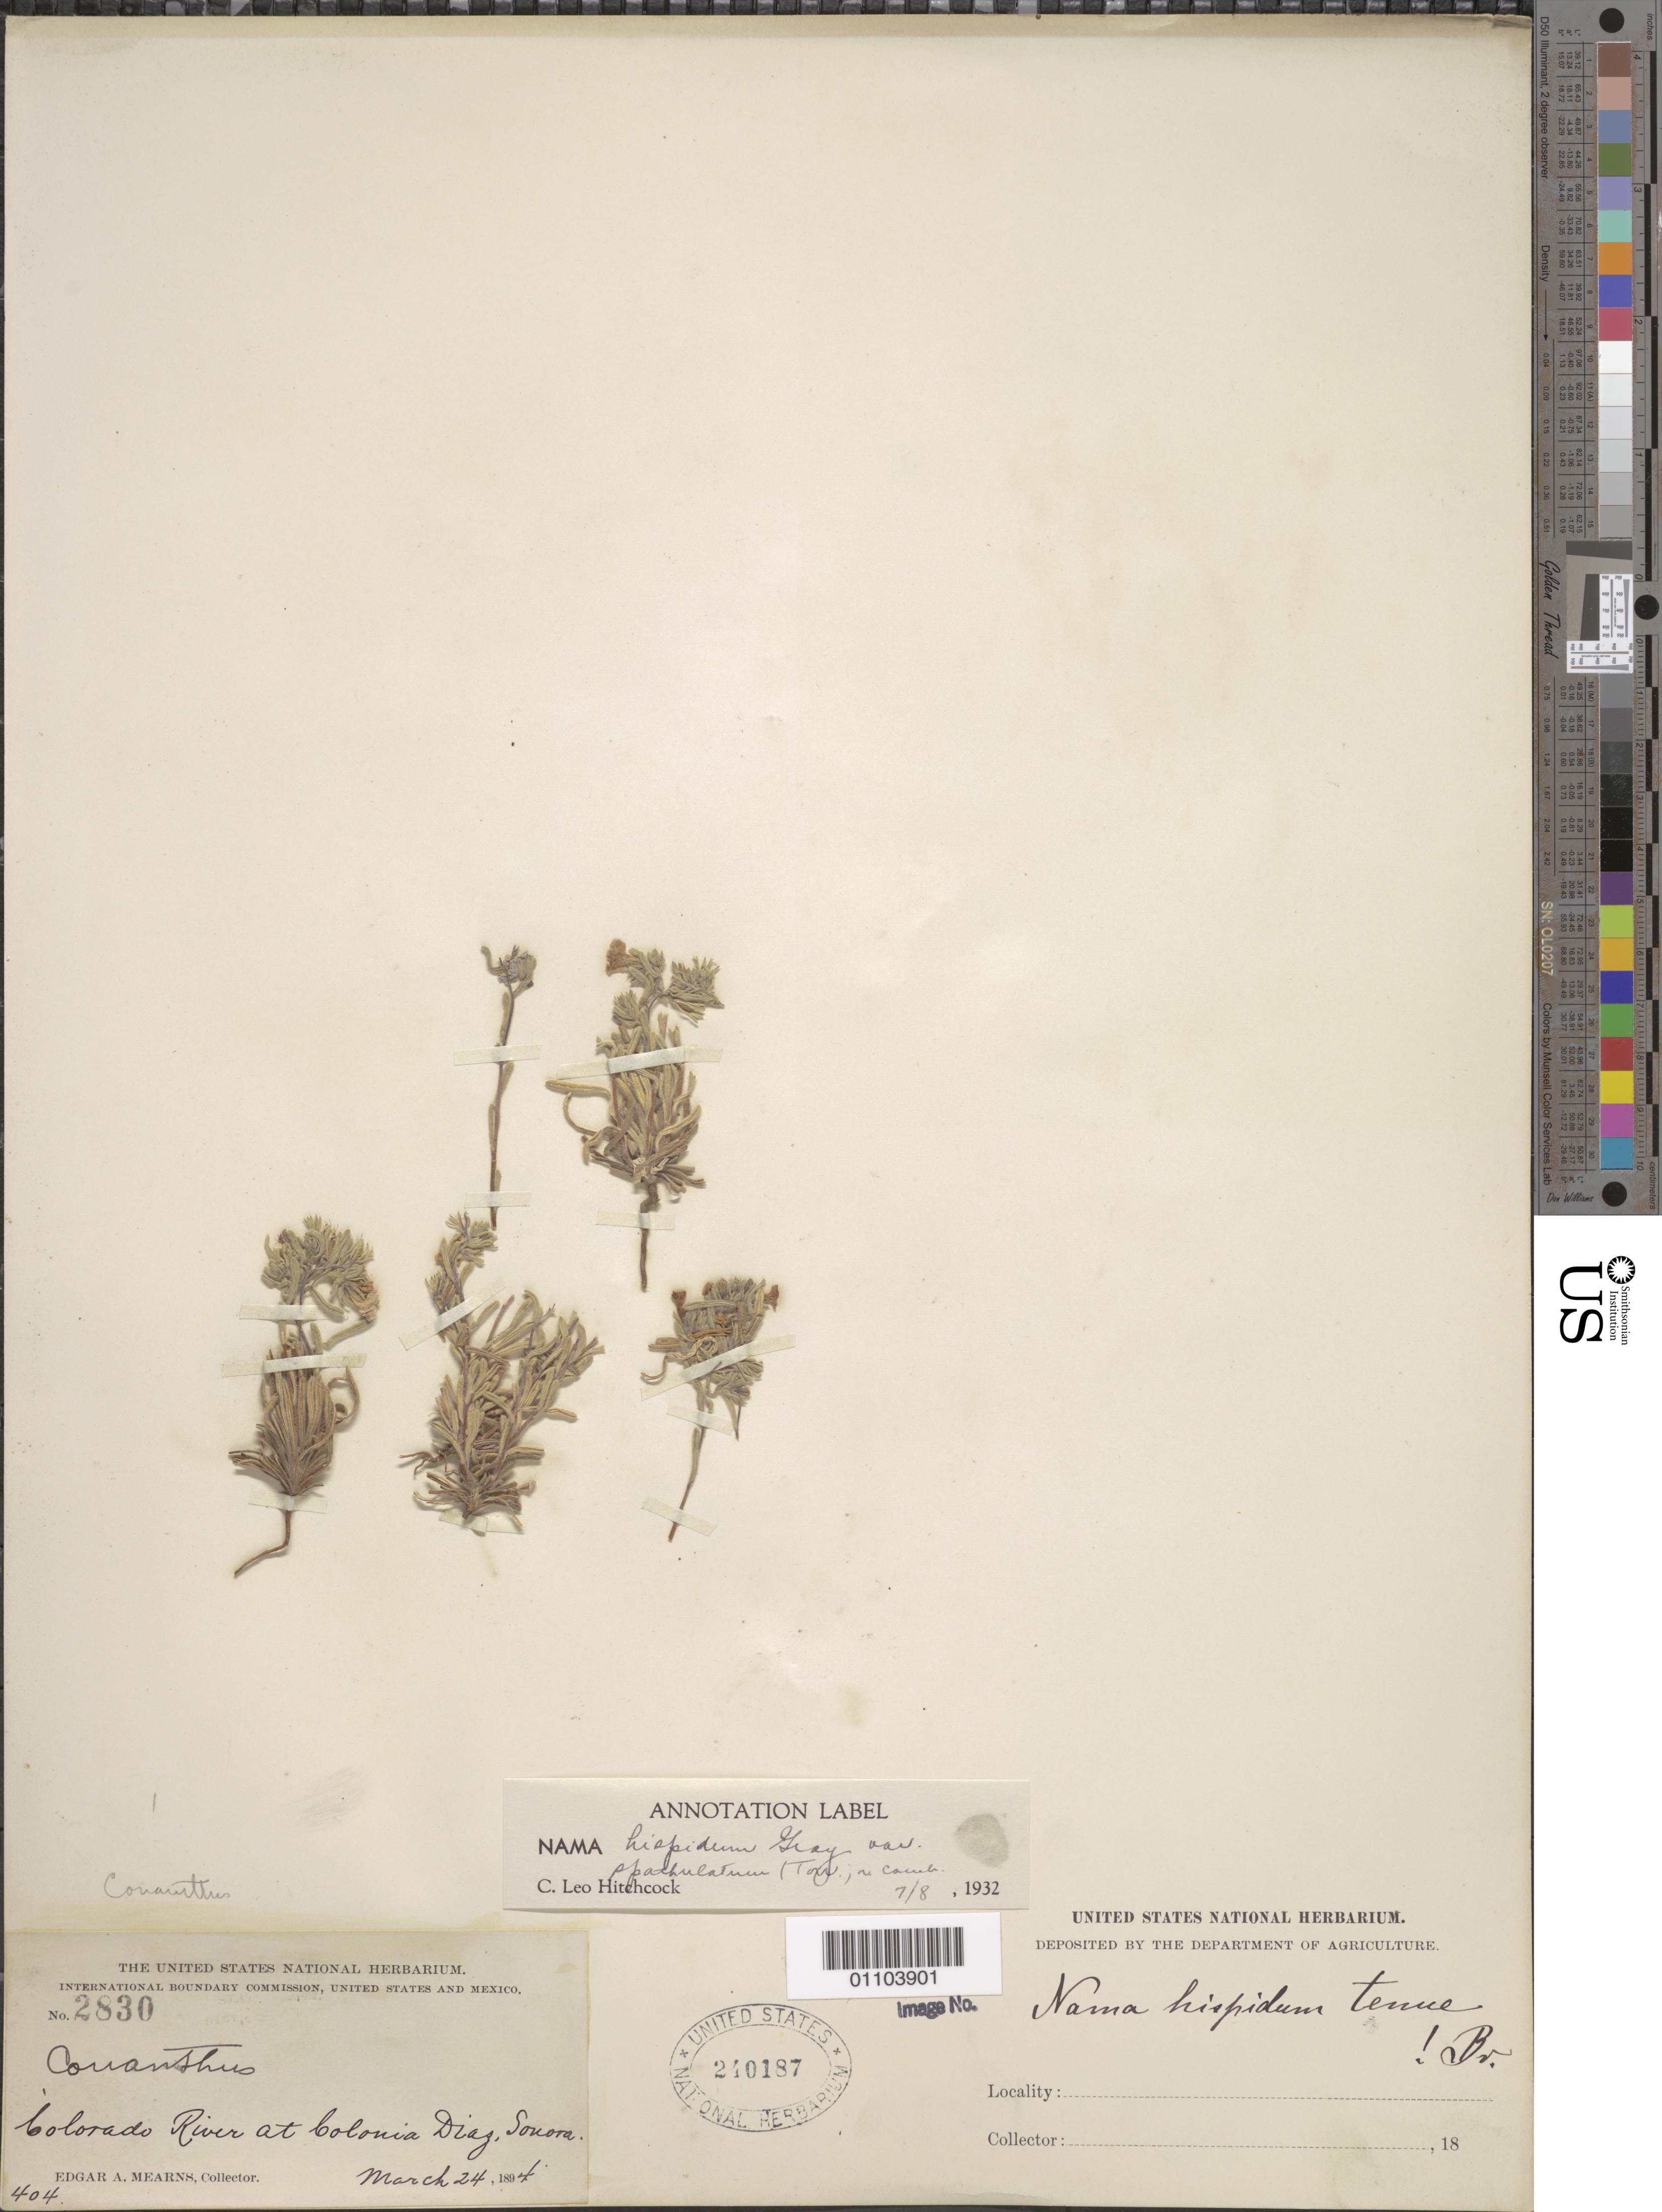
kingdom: Plantae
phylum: Tracheophyta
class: Magnoliopsida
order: Boraginales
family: Namaceae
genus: Nama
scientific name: Nama hispida var. spathulatum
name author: (Torr.) C.L. Hitchc.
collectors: E. A. Mearns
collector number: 2830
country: United States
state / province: Arizona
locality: Coloirado River at Colonia Diaz. Sonora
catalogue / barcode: US 240187